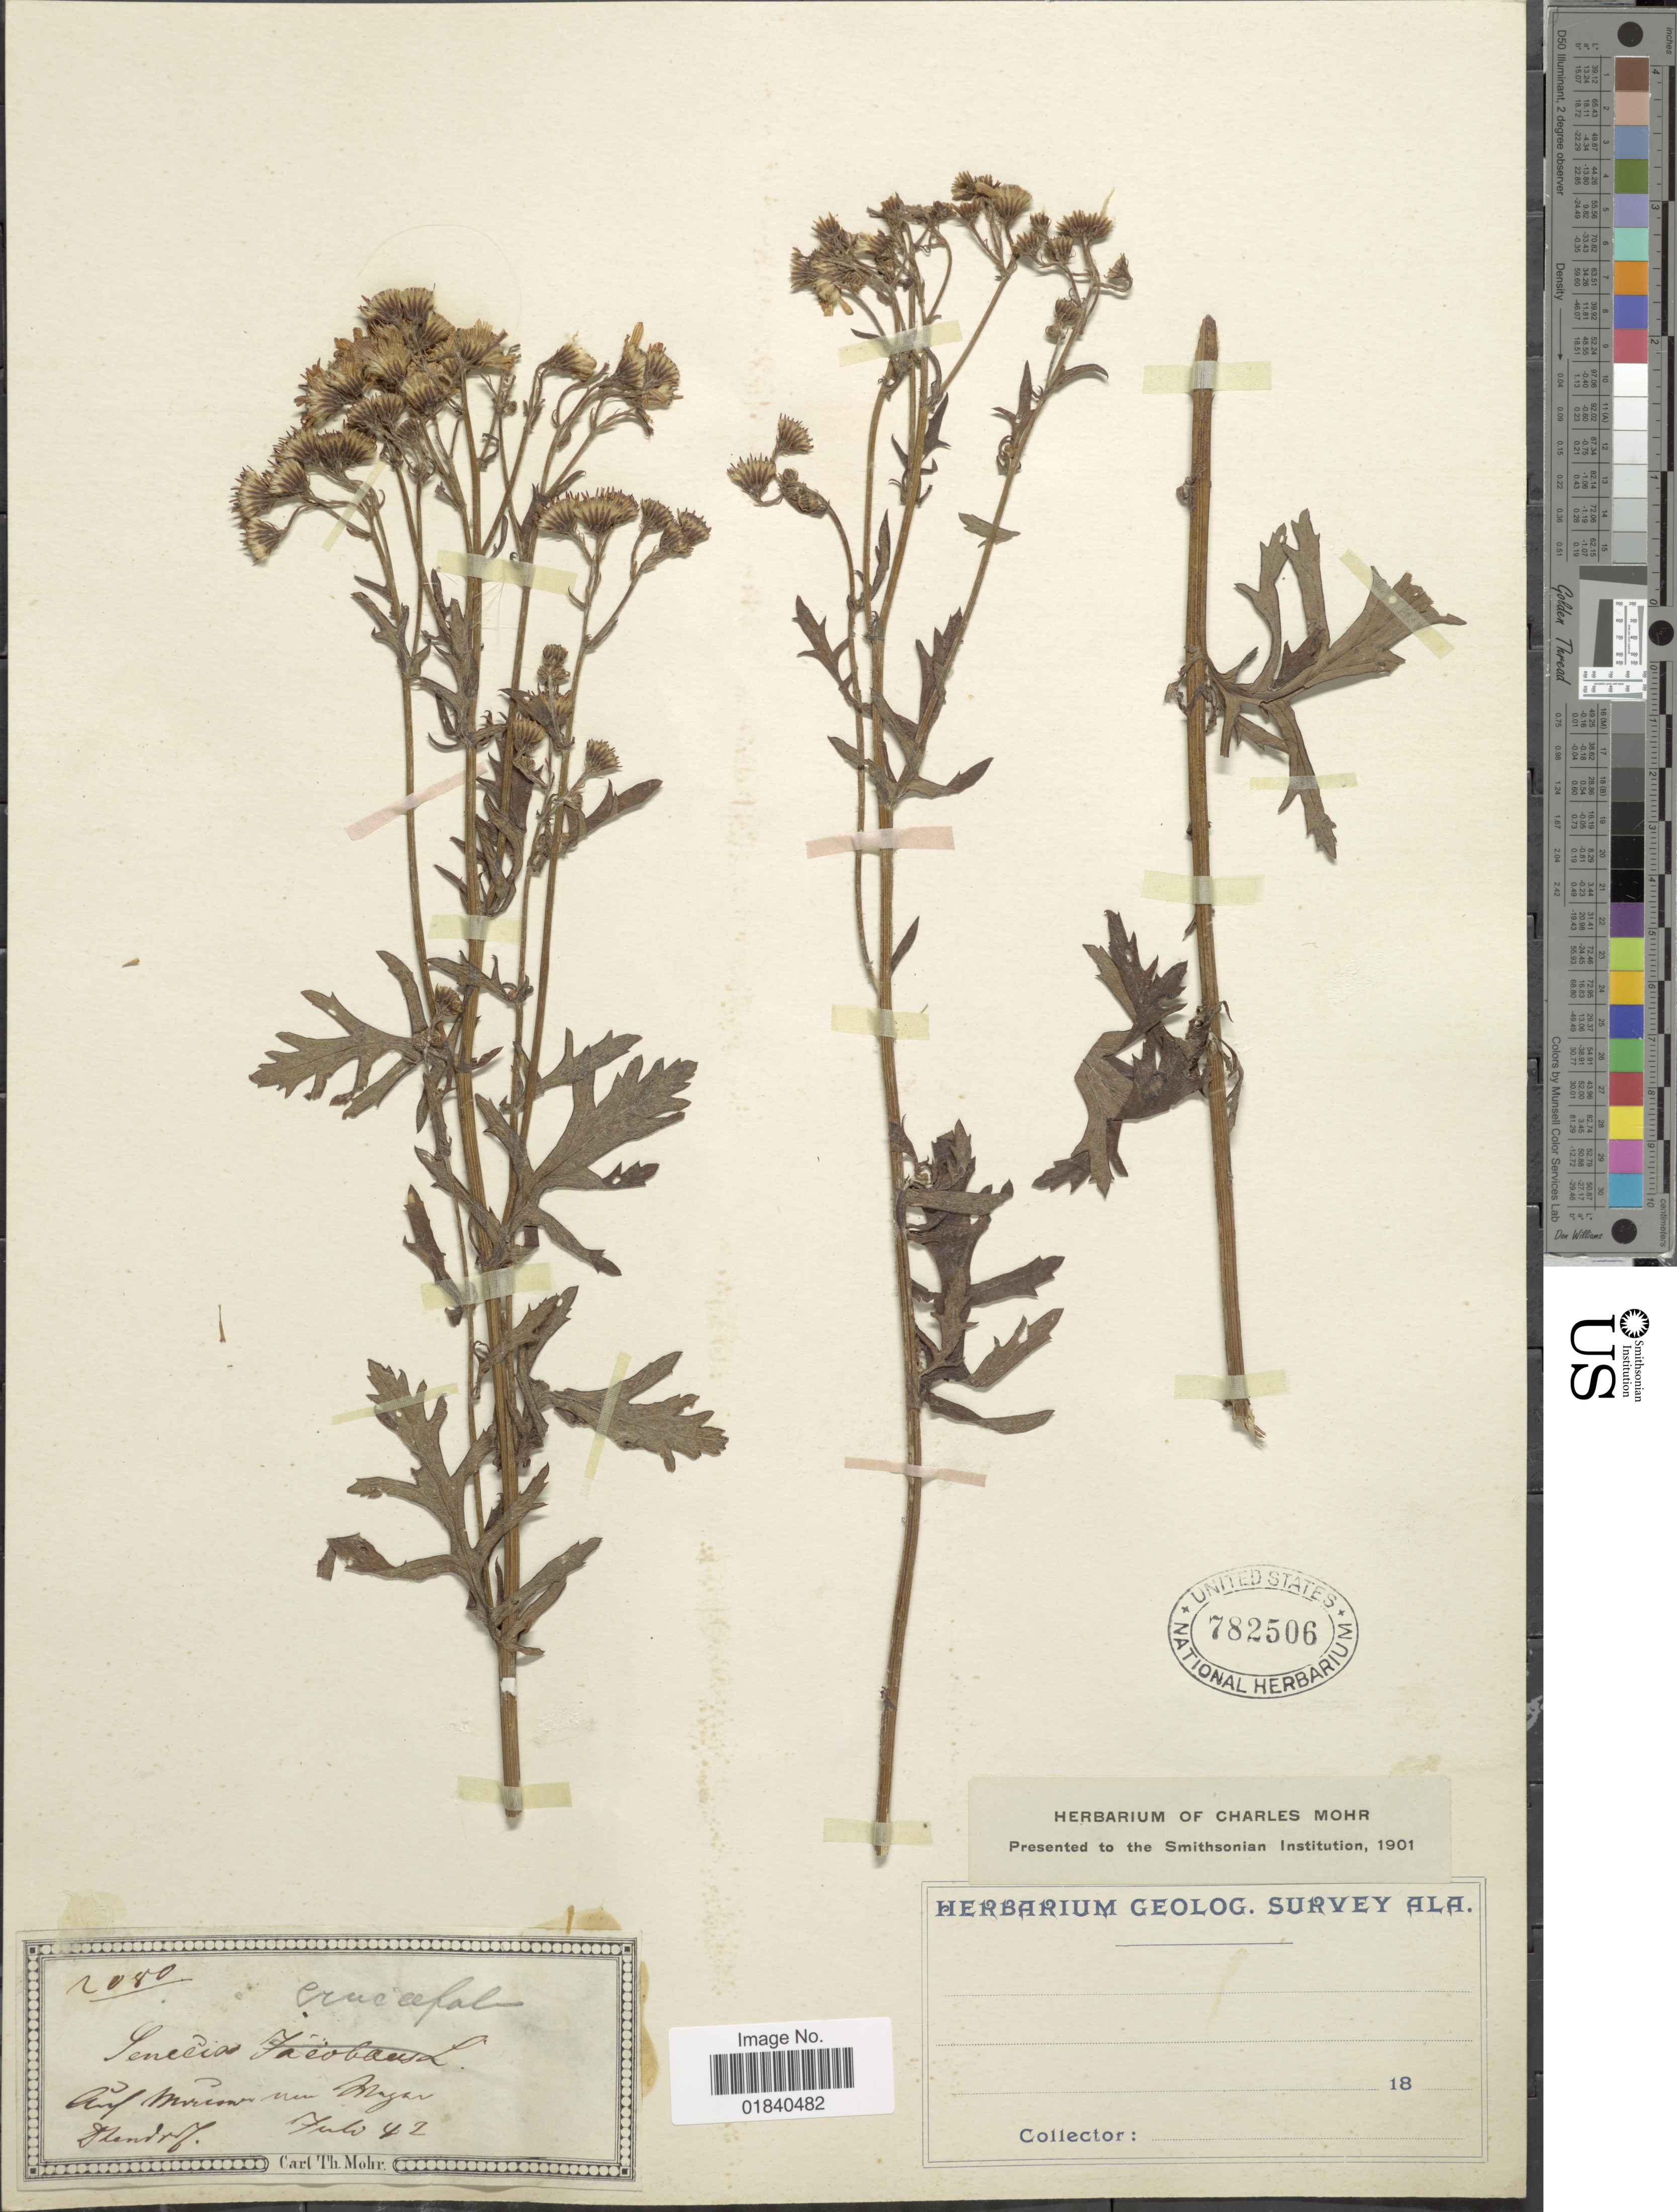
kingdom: Plantae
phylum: Tracheophyta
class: Magnoliopsida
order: Asterales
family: Asteraceae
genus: Jacobaea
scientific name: Jacobaea erucifolia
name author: (L.) G. Gaertn. et al.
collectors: Dendroff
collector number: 2080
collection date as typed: Transcribed d/m/y: /7/42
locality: Auf M[illegible text] um [illegible text].[interpreted]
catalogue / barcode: US 782506